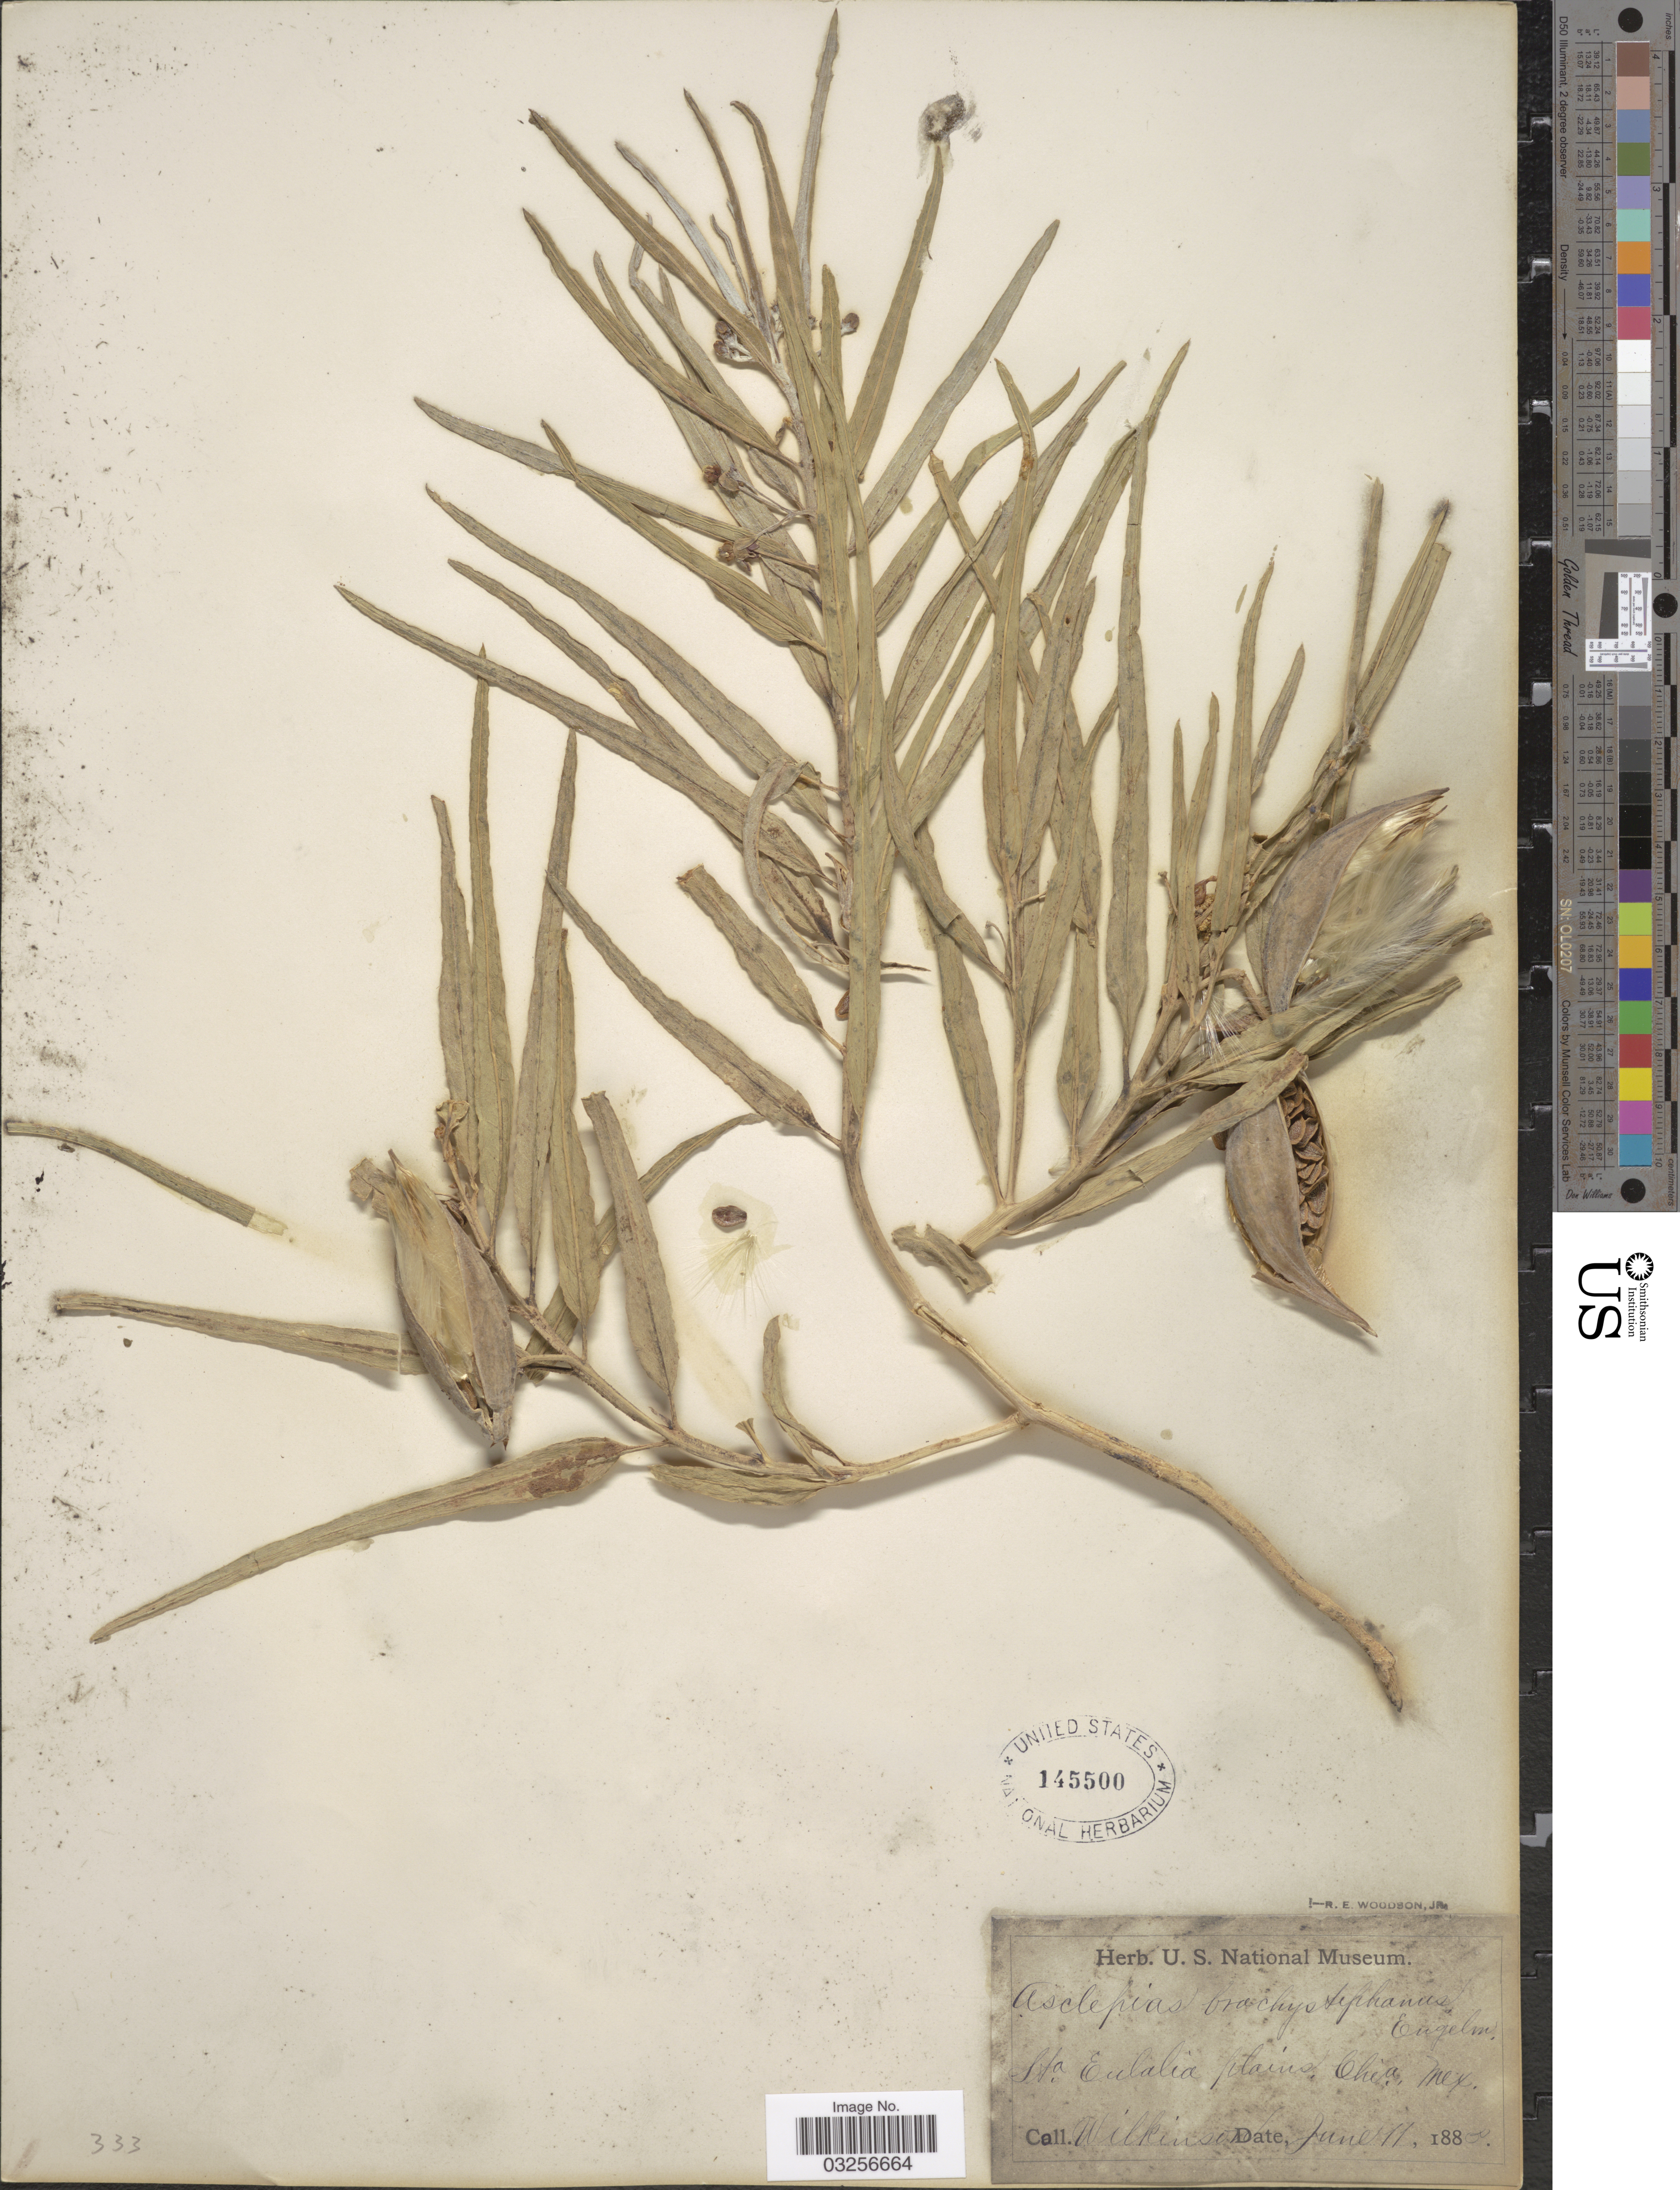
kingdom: Plantae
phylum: Tracheophyta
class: Magnoliopsida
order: Gentianales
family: Apocynaceae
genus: Asclepias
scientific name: Asclepias brachystephana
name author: Engelm. ex Torr.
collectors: Wilkenson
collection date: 1880-06-11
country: Mexico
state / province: Chiapas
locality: Sta. Eulalia plains.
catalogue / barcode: US 145500